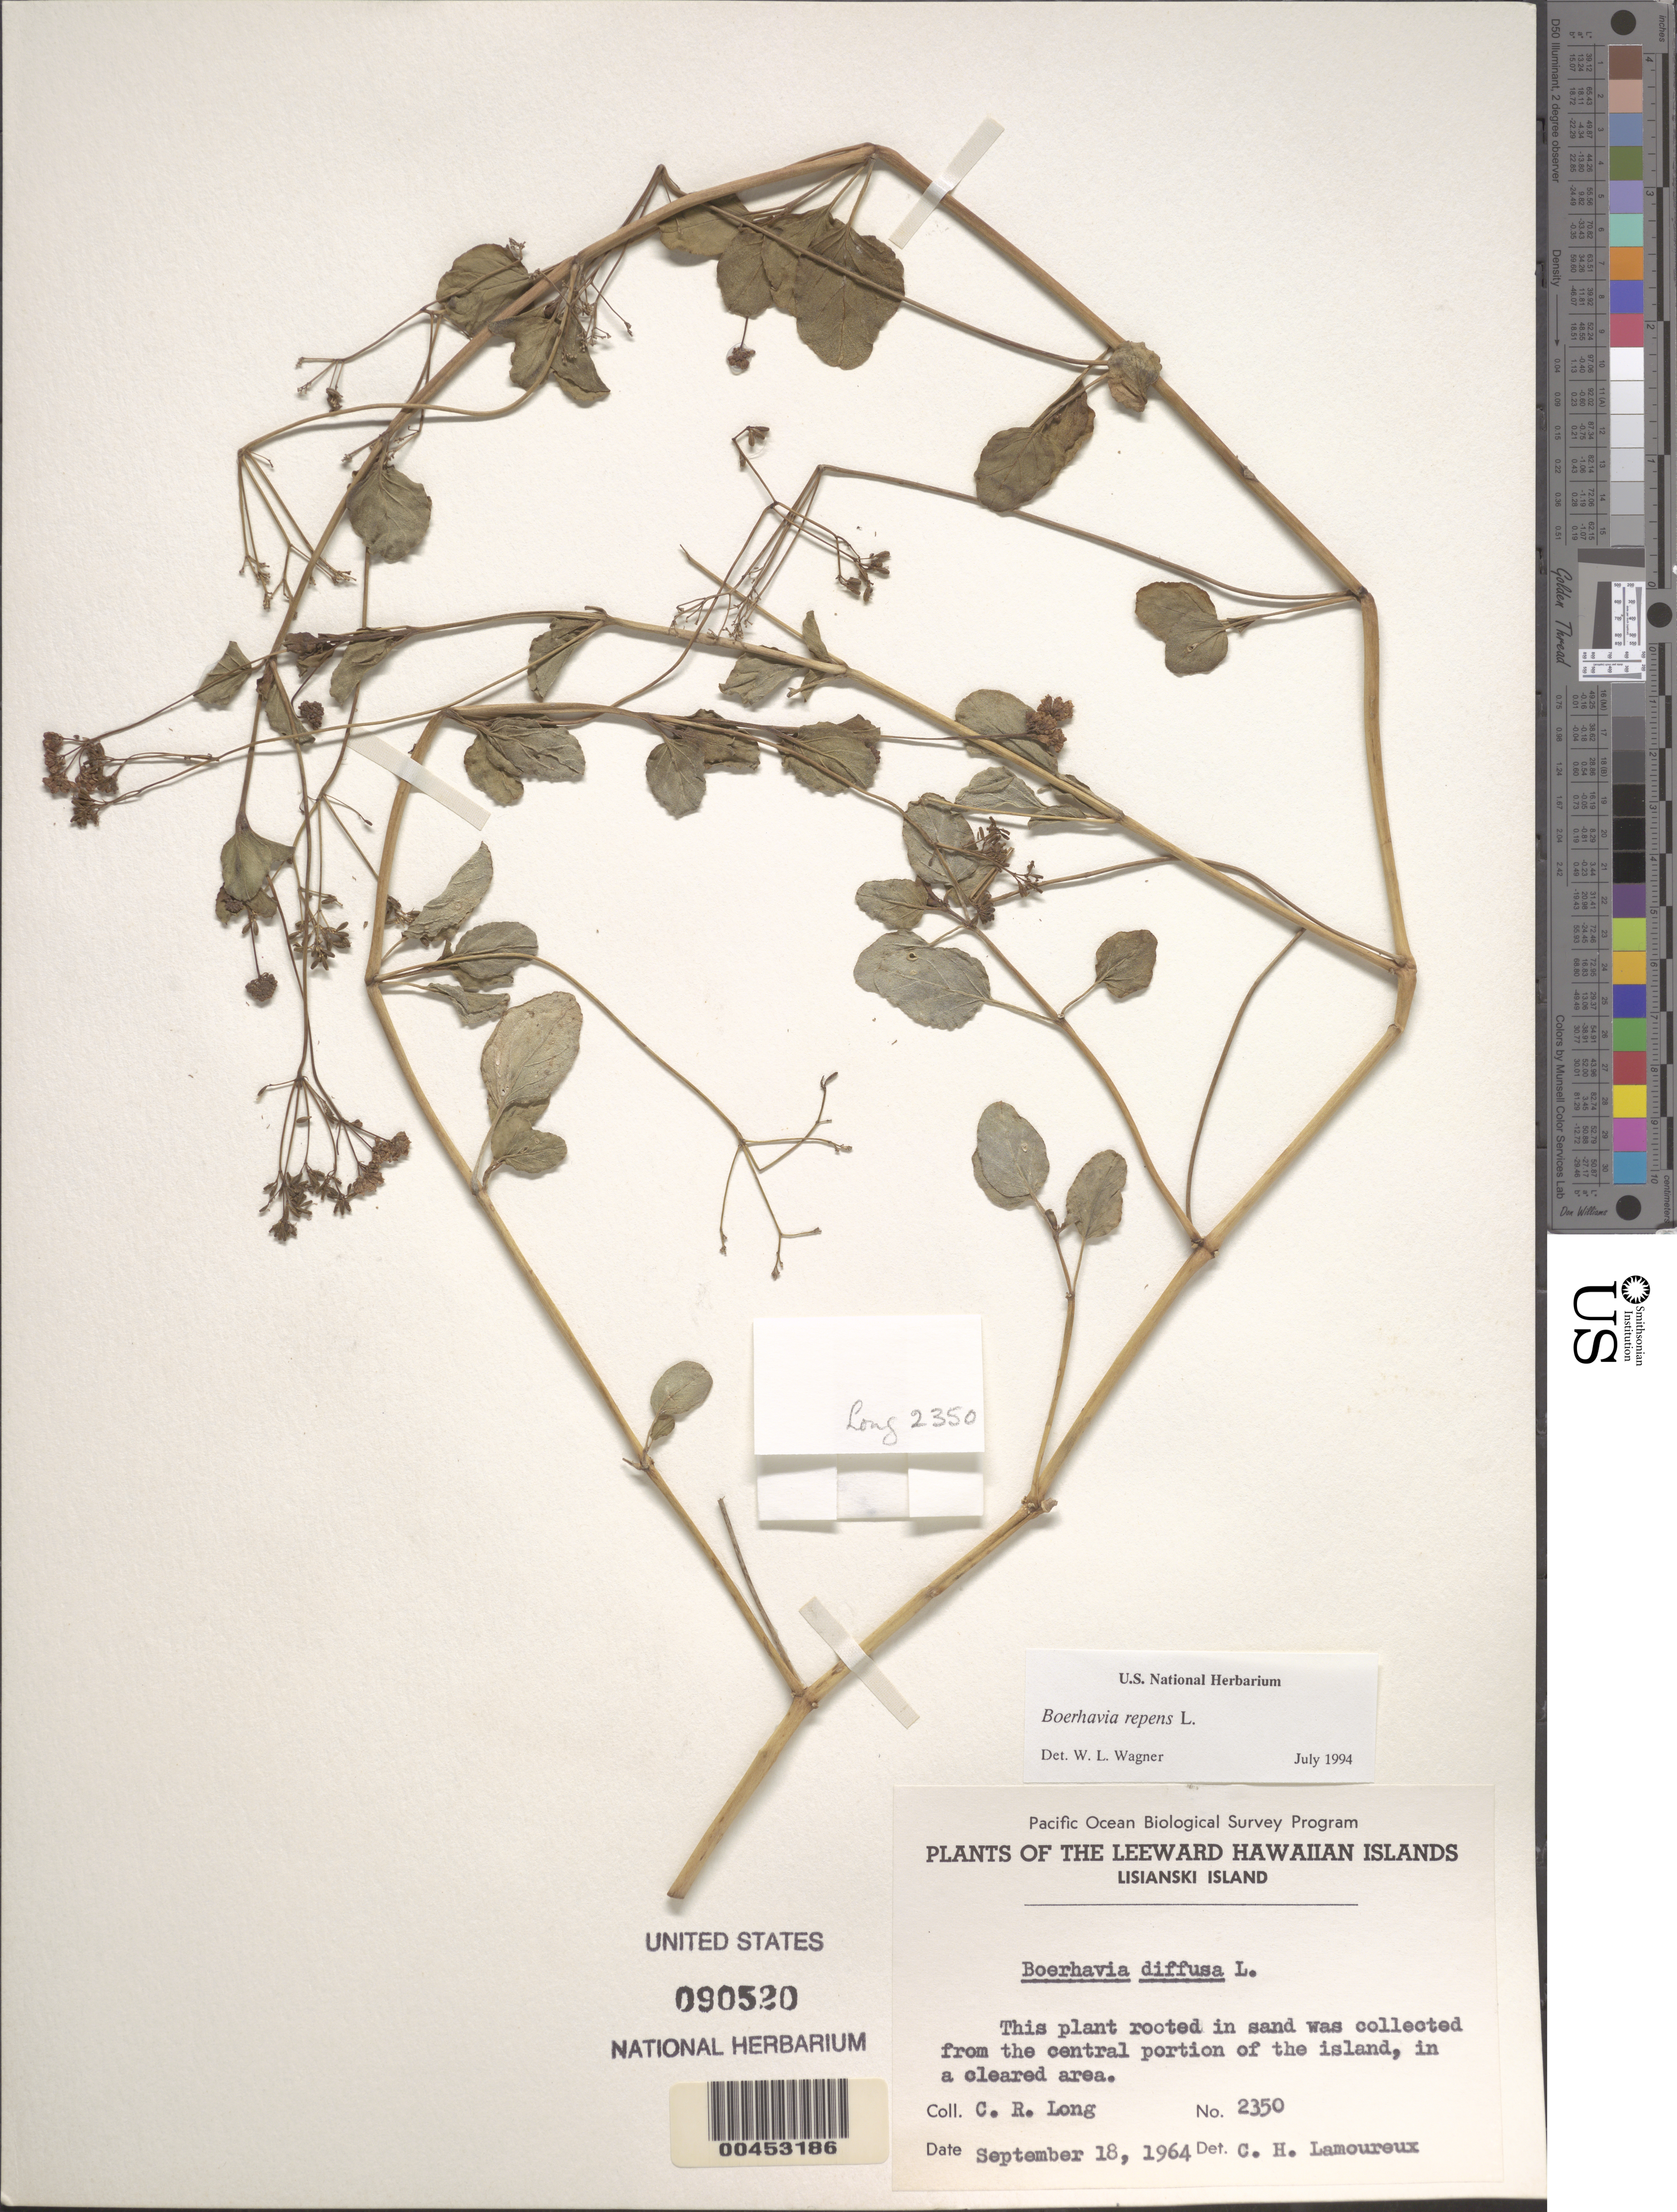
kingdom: Plantae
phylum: Tracheophyta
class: Magnoliopsida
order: Caryophyllales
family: Nyctaginaceae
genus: Boerhavia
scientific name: Boerhavia repens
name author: L.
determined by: Wagner, W. L., (BOT), Smithsonian Institution - National Museum of Natural History (UNITED STATES)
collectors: C. Long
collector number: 2350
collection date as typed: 18 Sep 1964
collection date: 1964-09-18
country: United States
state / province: Hawaii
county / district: Honolulu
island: Lisianski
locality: The central portion of the island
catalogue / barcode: US 90520